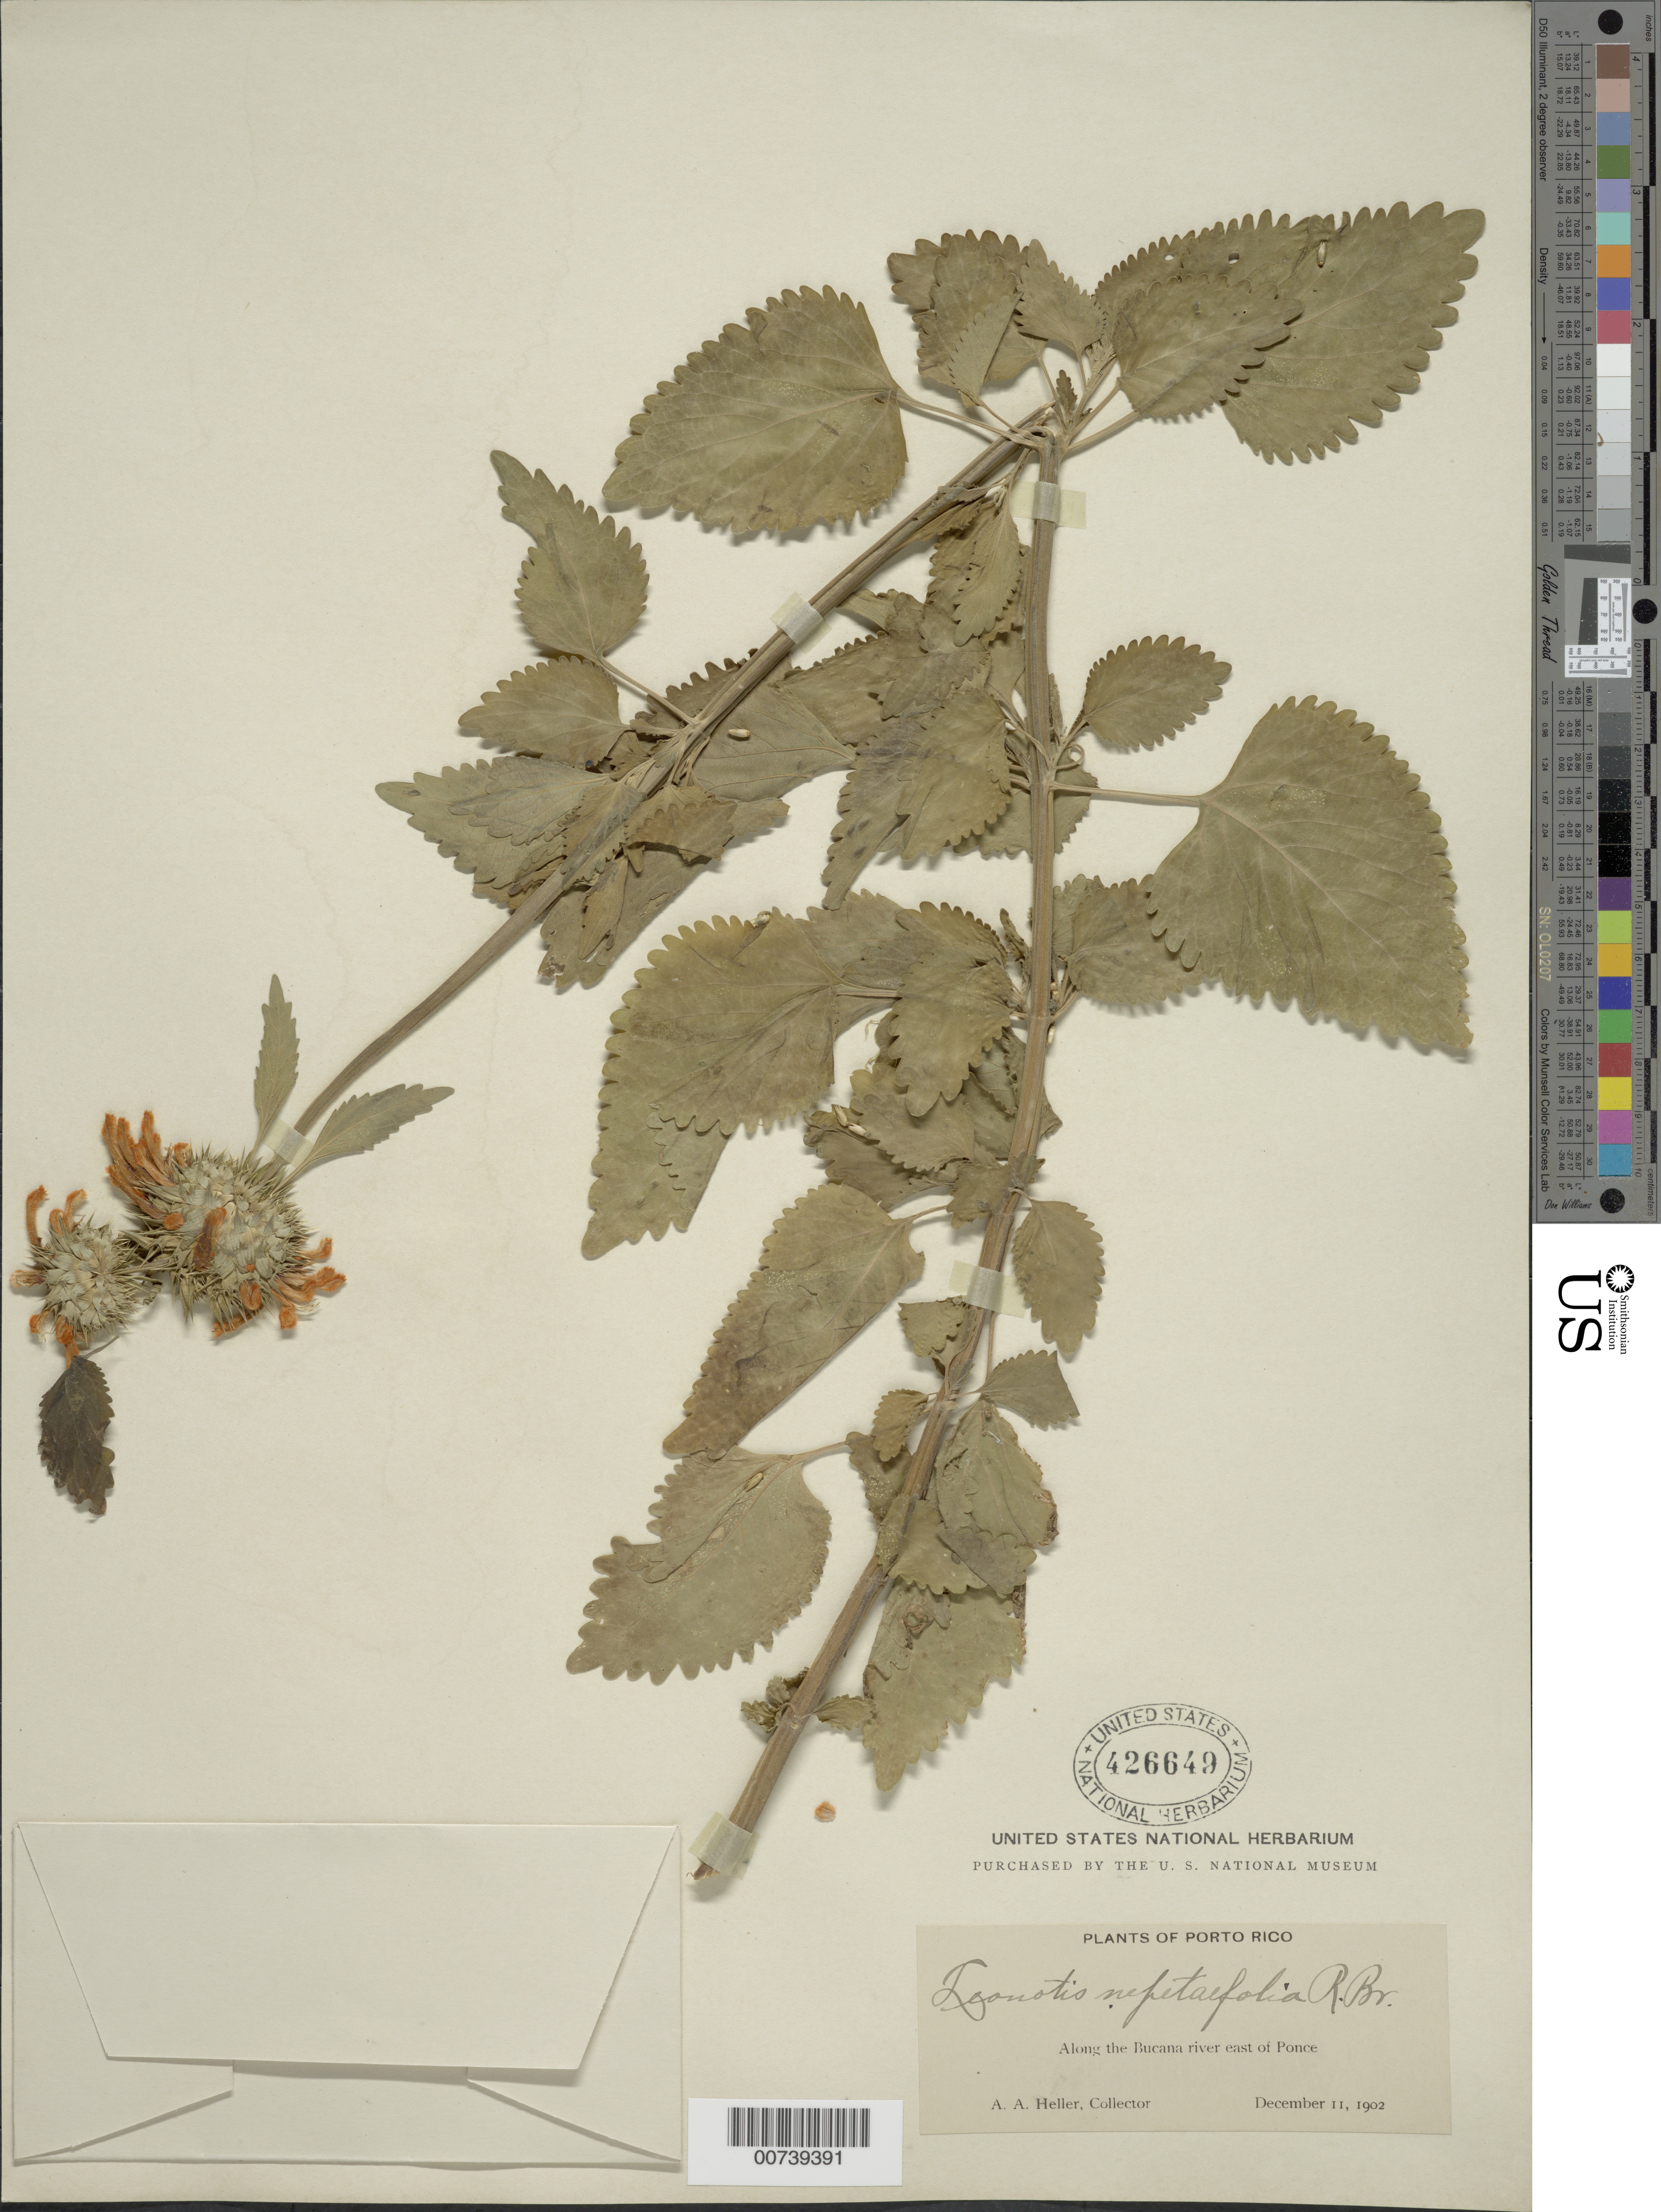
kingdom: Plantae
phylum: Tracheophyta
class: Magnoliopsida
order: Lamiales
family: Lamiaceae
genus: Leonotis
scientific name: Leonotis nepetifolia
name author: (L.) R. Br.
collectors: A. A. Heller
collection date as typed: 11 Dec 1902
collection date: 1902-12-11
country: Puerto Rico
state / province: Ponce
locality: Along the Bucana river E of Ponce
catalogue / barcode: US 426649